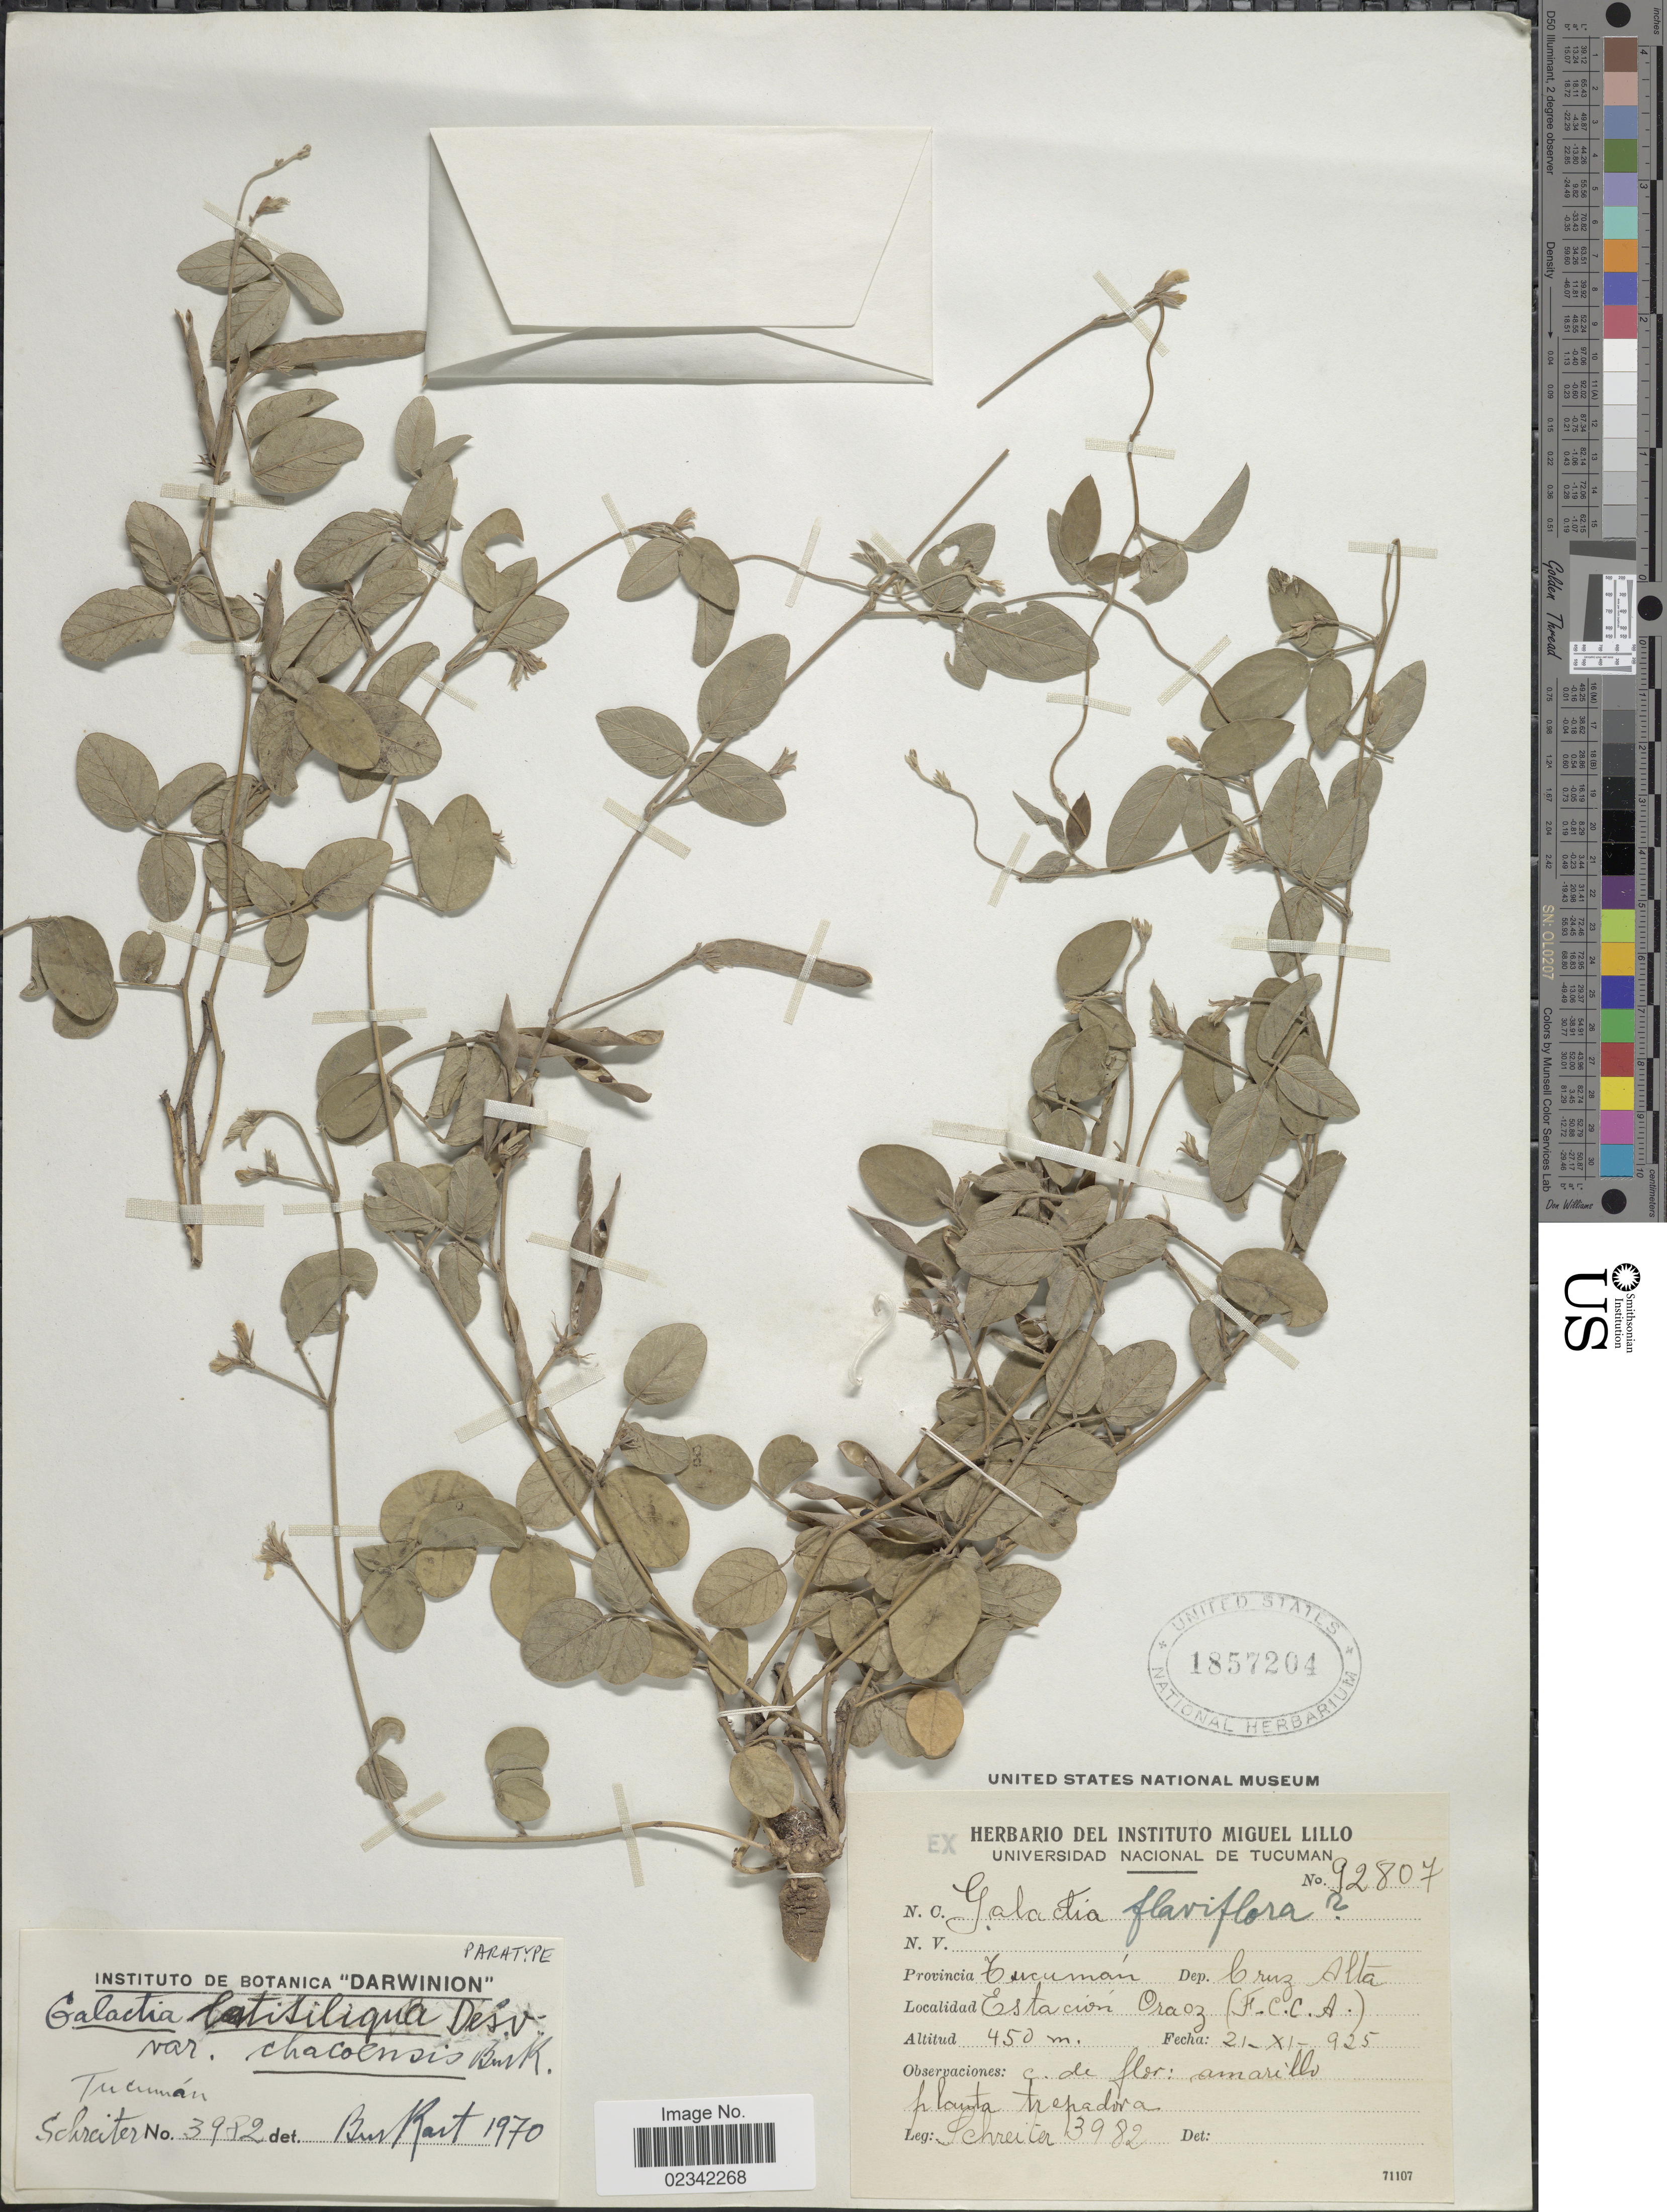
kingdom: Plantae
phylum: Tracheophyta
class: Magnoliopsida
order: Fabales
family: Fabaceae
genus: Galactia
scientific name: Galactia latisiliqua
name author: Desv.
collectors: -. Schreiter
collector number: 3982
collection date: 1925-11-21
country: Argentina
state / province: Tucuman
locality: Dep. Cruz Alta, Estacion Oraoz (F.C.C.A.)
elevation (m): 450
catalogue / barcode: US 1857204